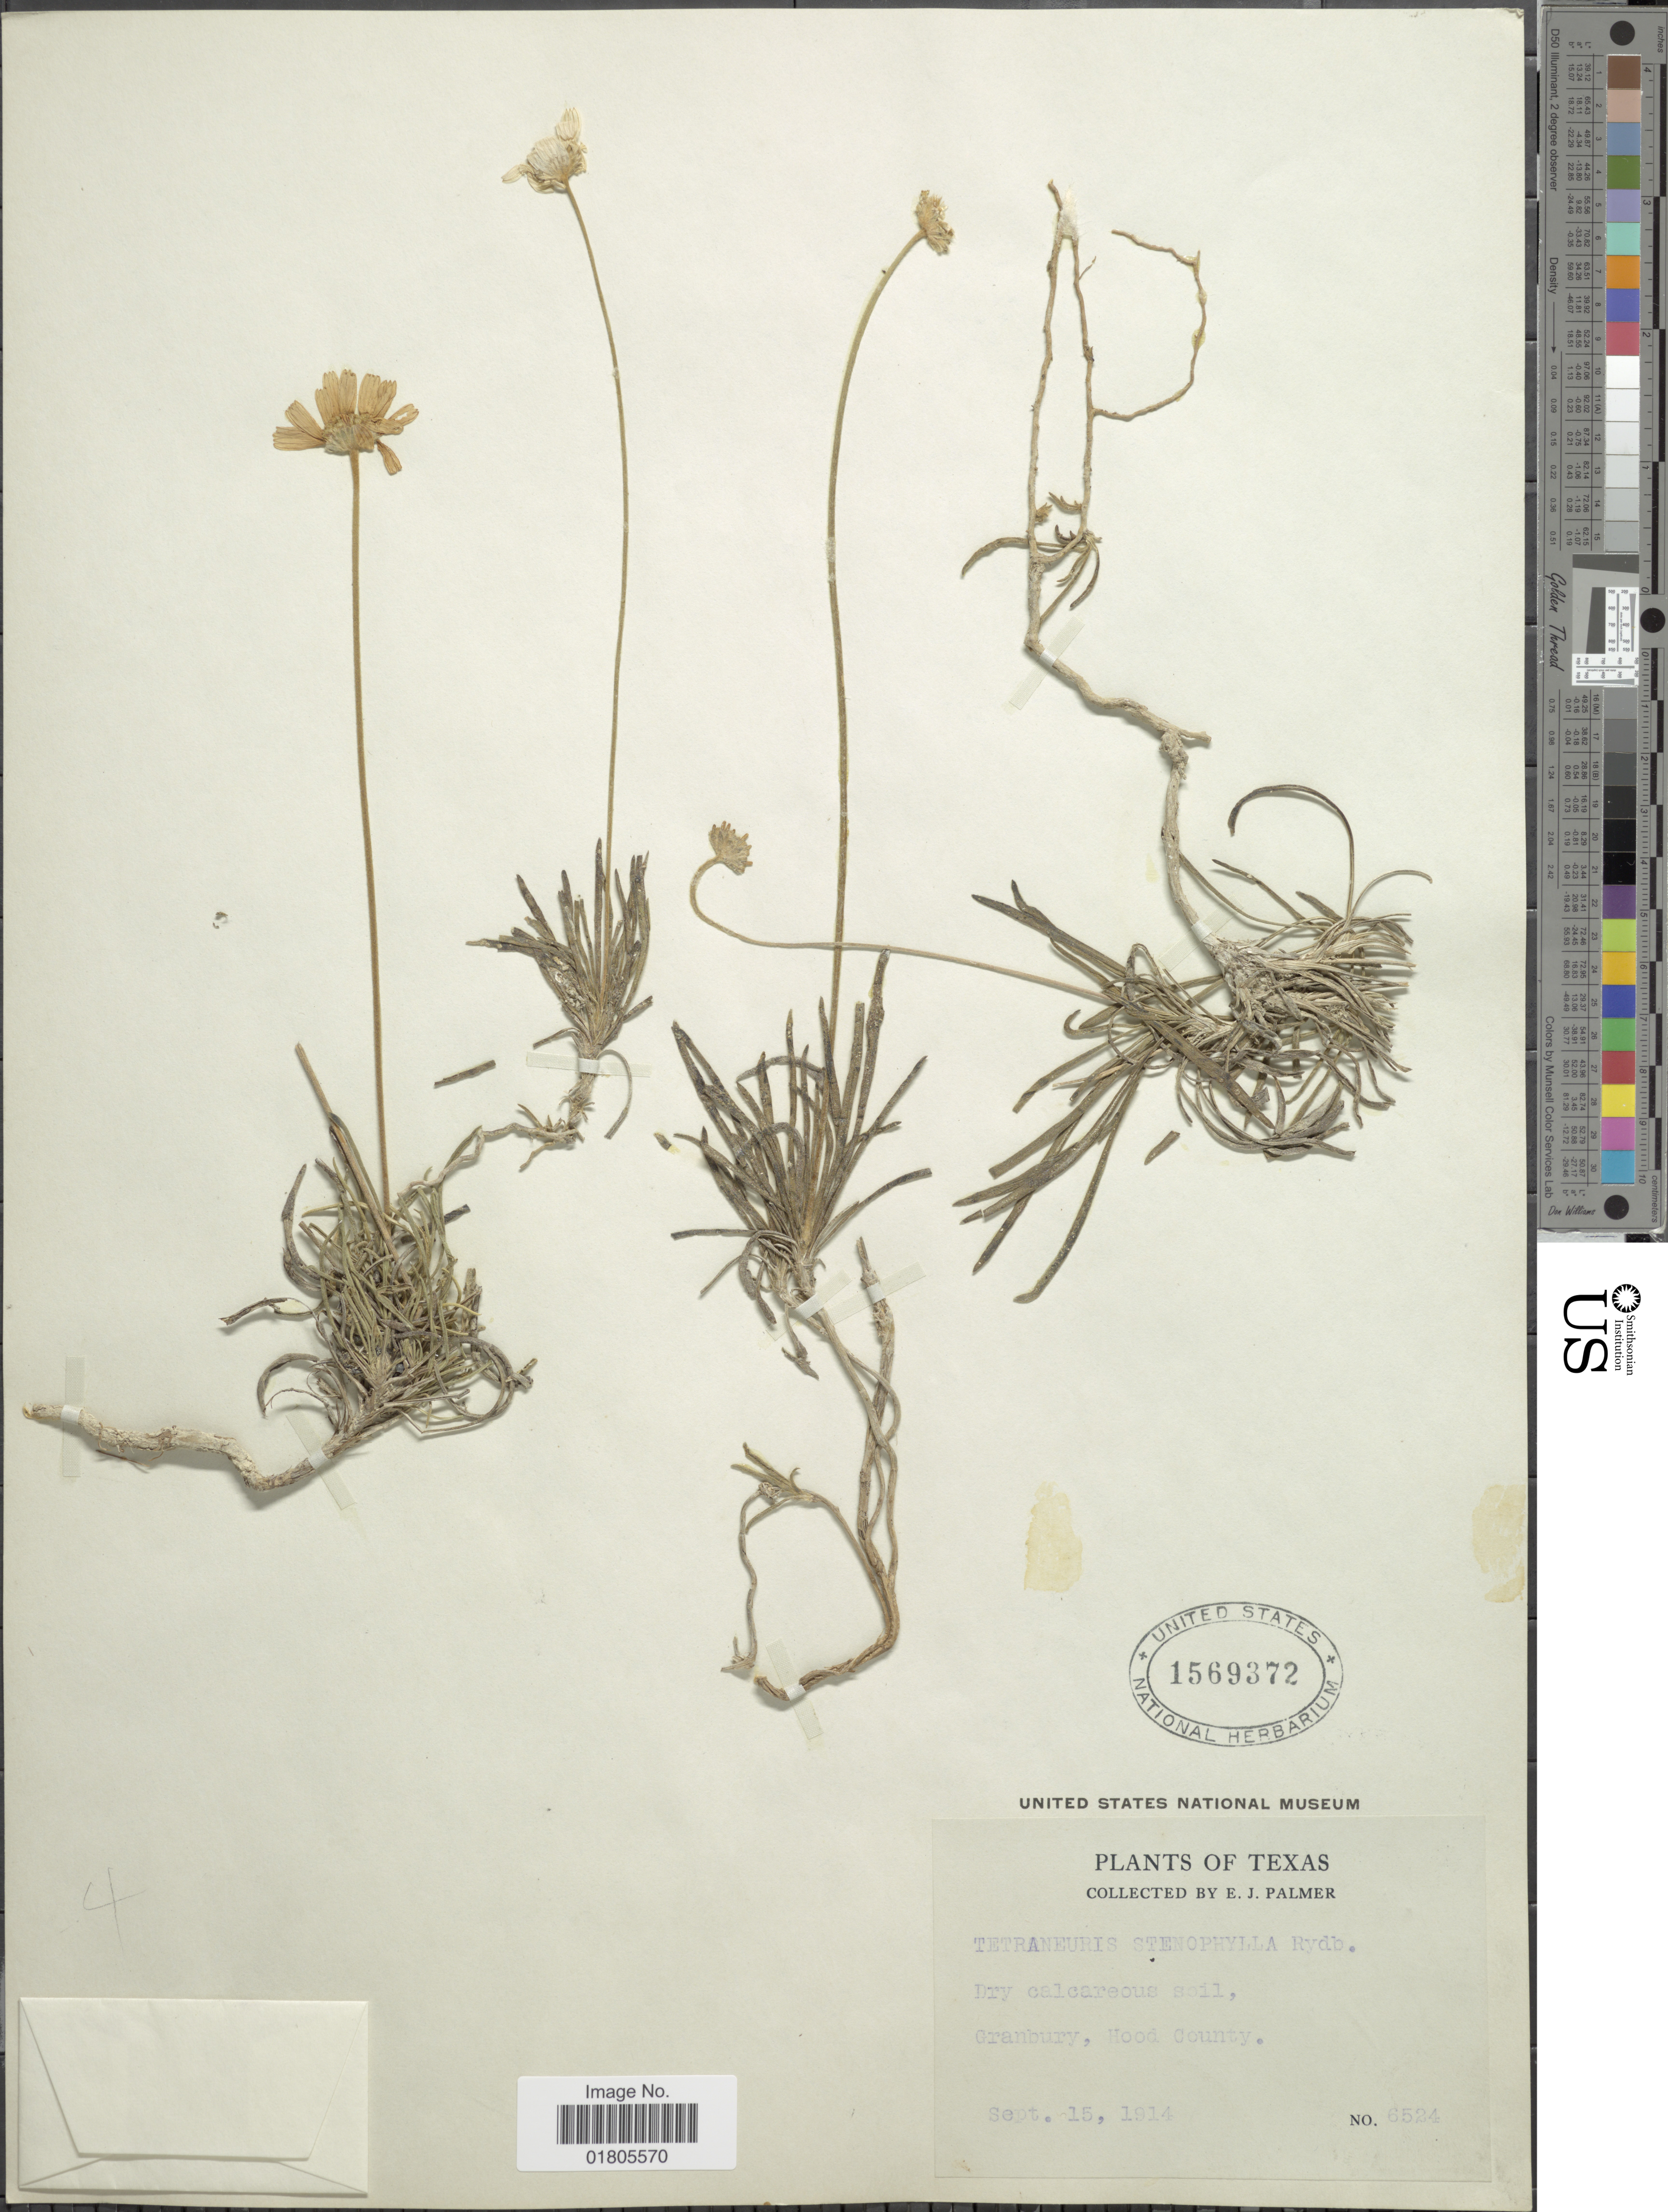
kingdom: Plantae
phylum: Tracheophyta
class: Magnoliopsida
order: Asterales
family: Asteraceae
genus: Actinea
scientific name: Actinea scaposa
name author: (DC.) Kuntze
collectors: E. J. Palmer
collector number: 6524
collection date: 1914-09-15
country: United States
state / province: Texas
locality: Granbury, Hood County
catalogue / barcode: US 1569372